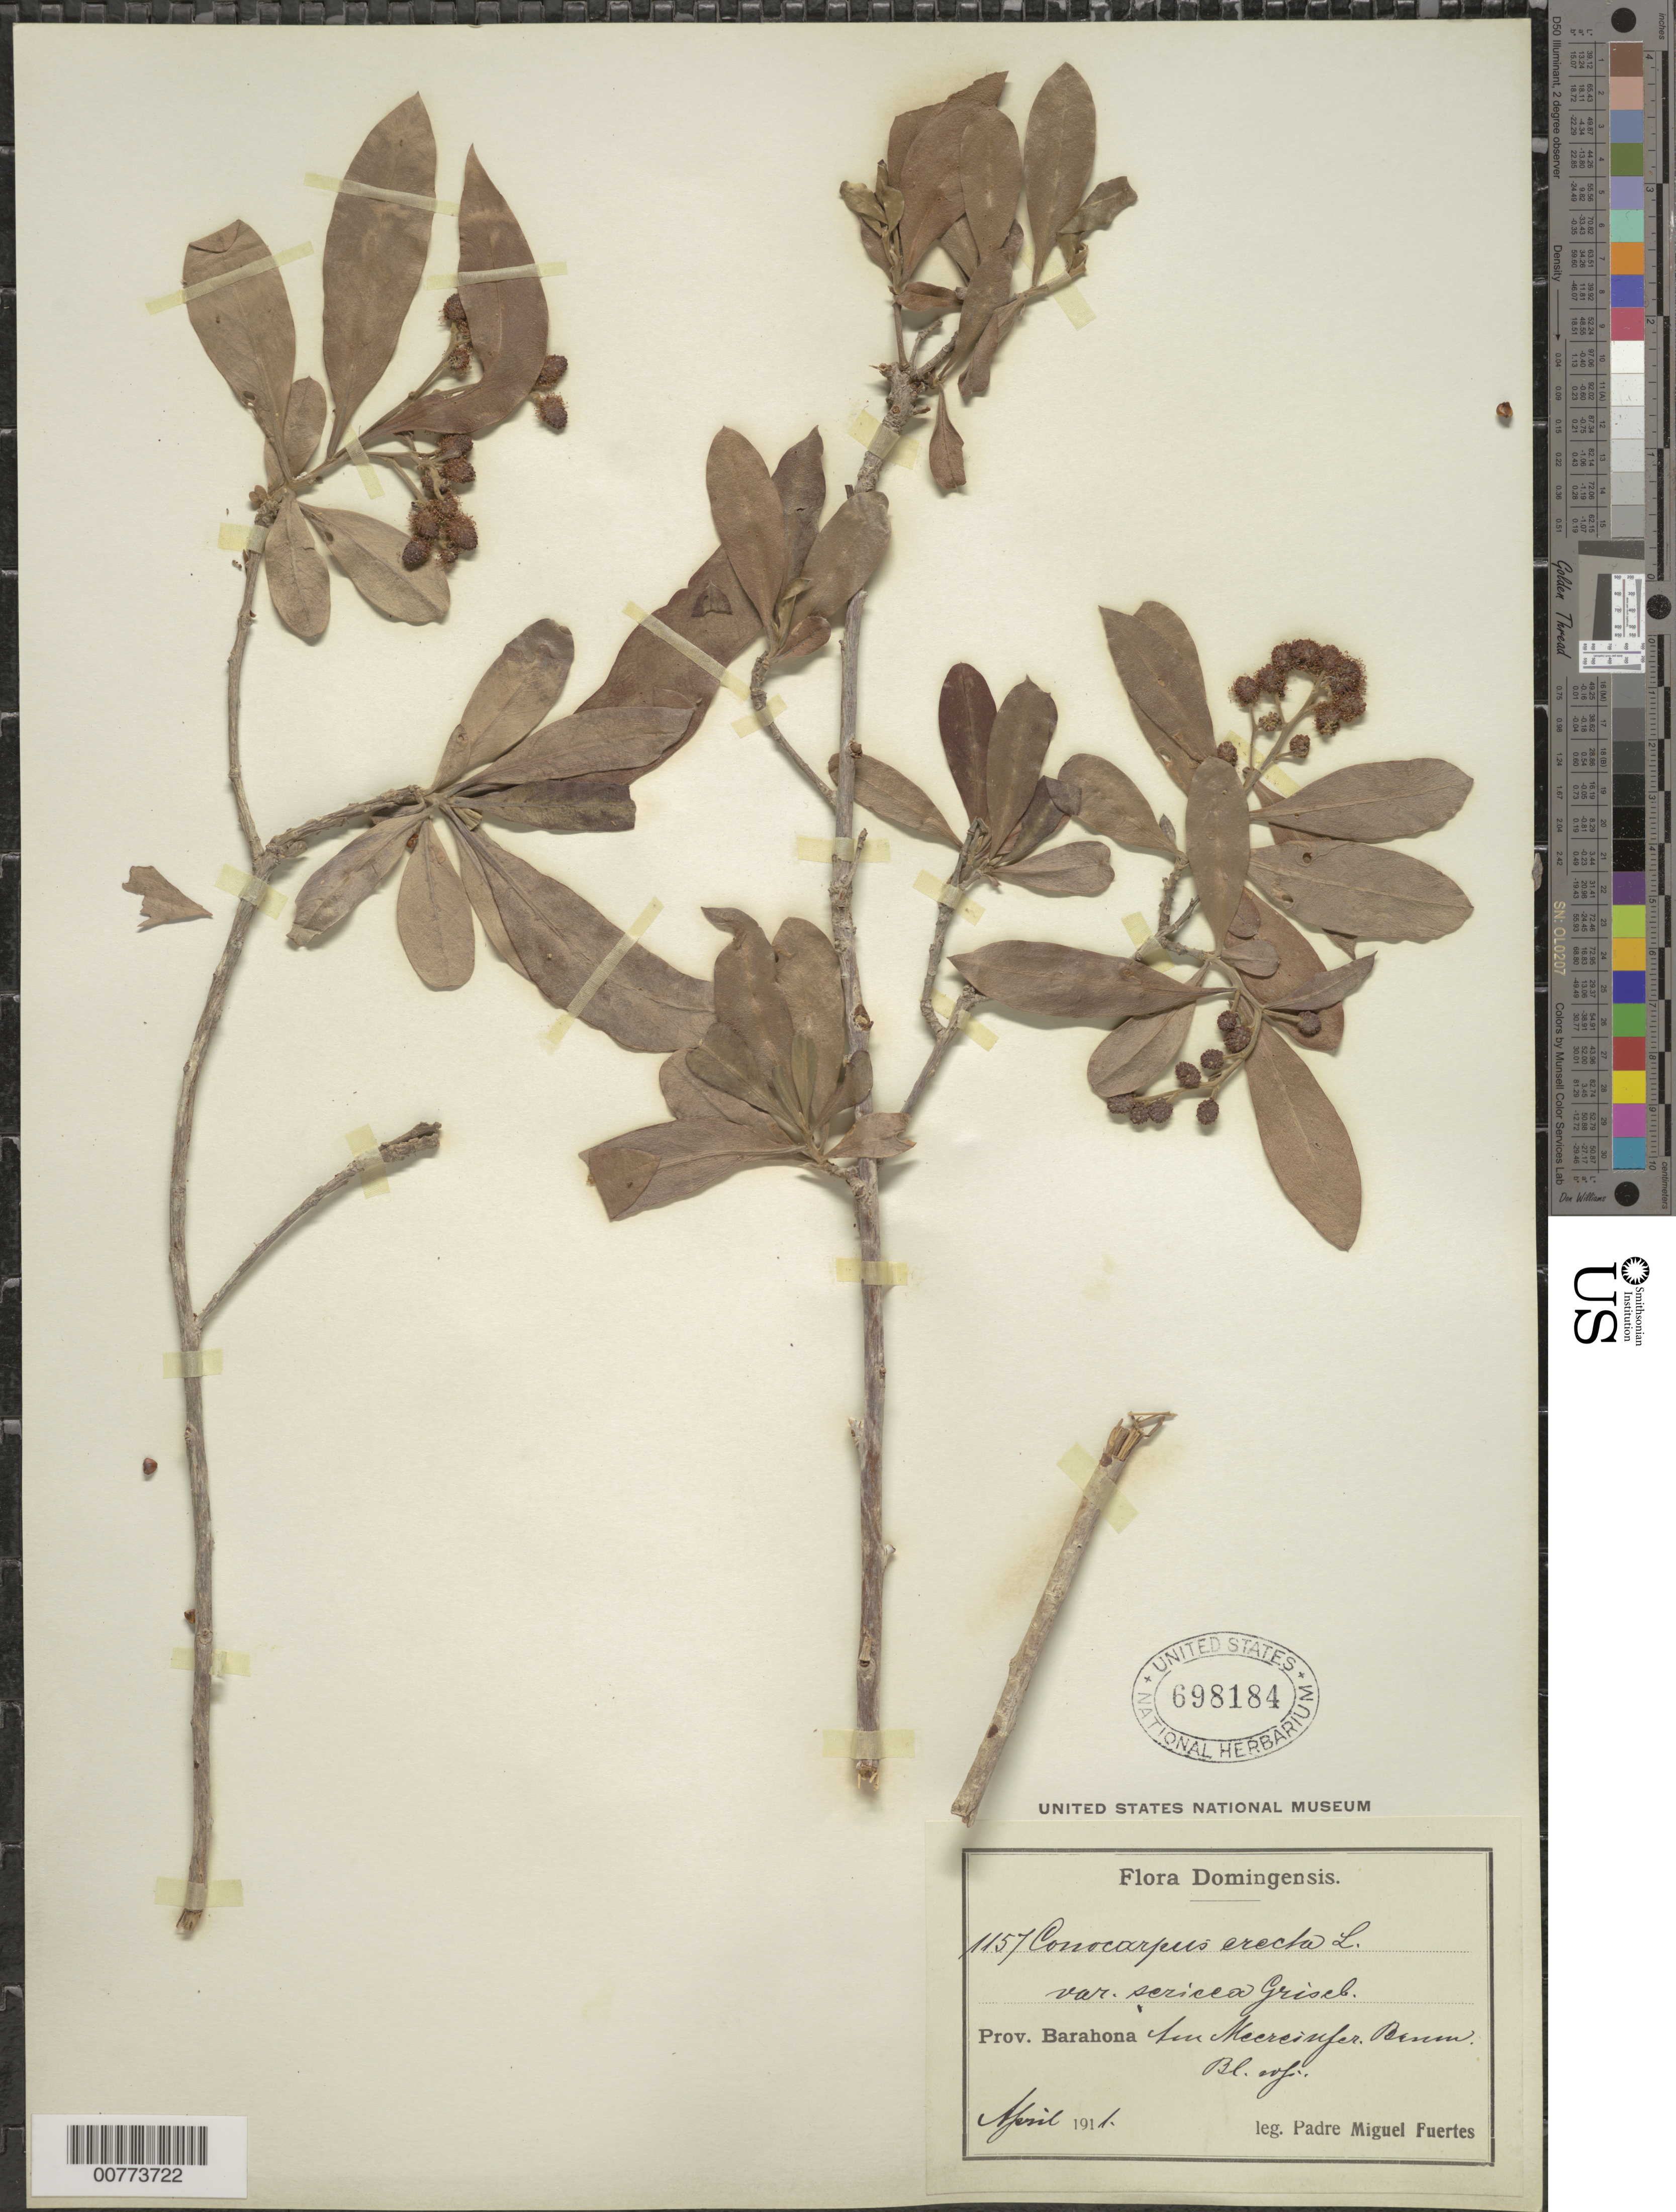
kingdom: Plantae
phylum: Tracheophyta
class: Magnoliopsida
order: Myrtales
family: Combretaceae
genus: Conocarpus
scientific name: Conocarpus erectus var. sericeus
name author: E. Forst. ex DC.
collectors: M. D. Fuertes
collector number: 1157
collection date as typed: Apr 1911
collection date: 1911-04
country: Dominican Republic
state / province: Barahona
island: Hispaniola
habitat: In "neecreinfer".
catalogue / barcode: US 698184